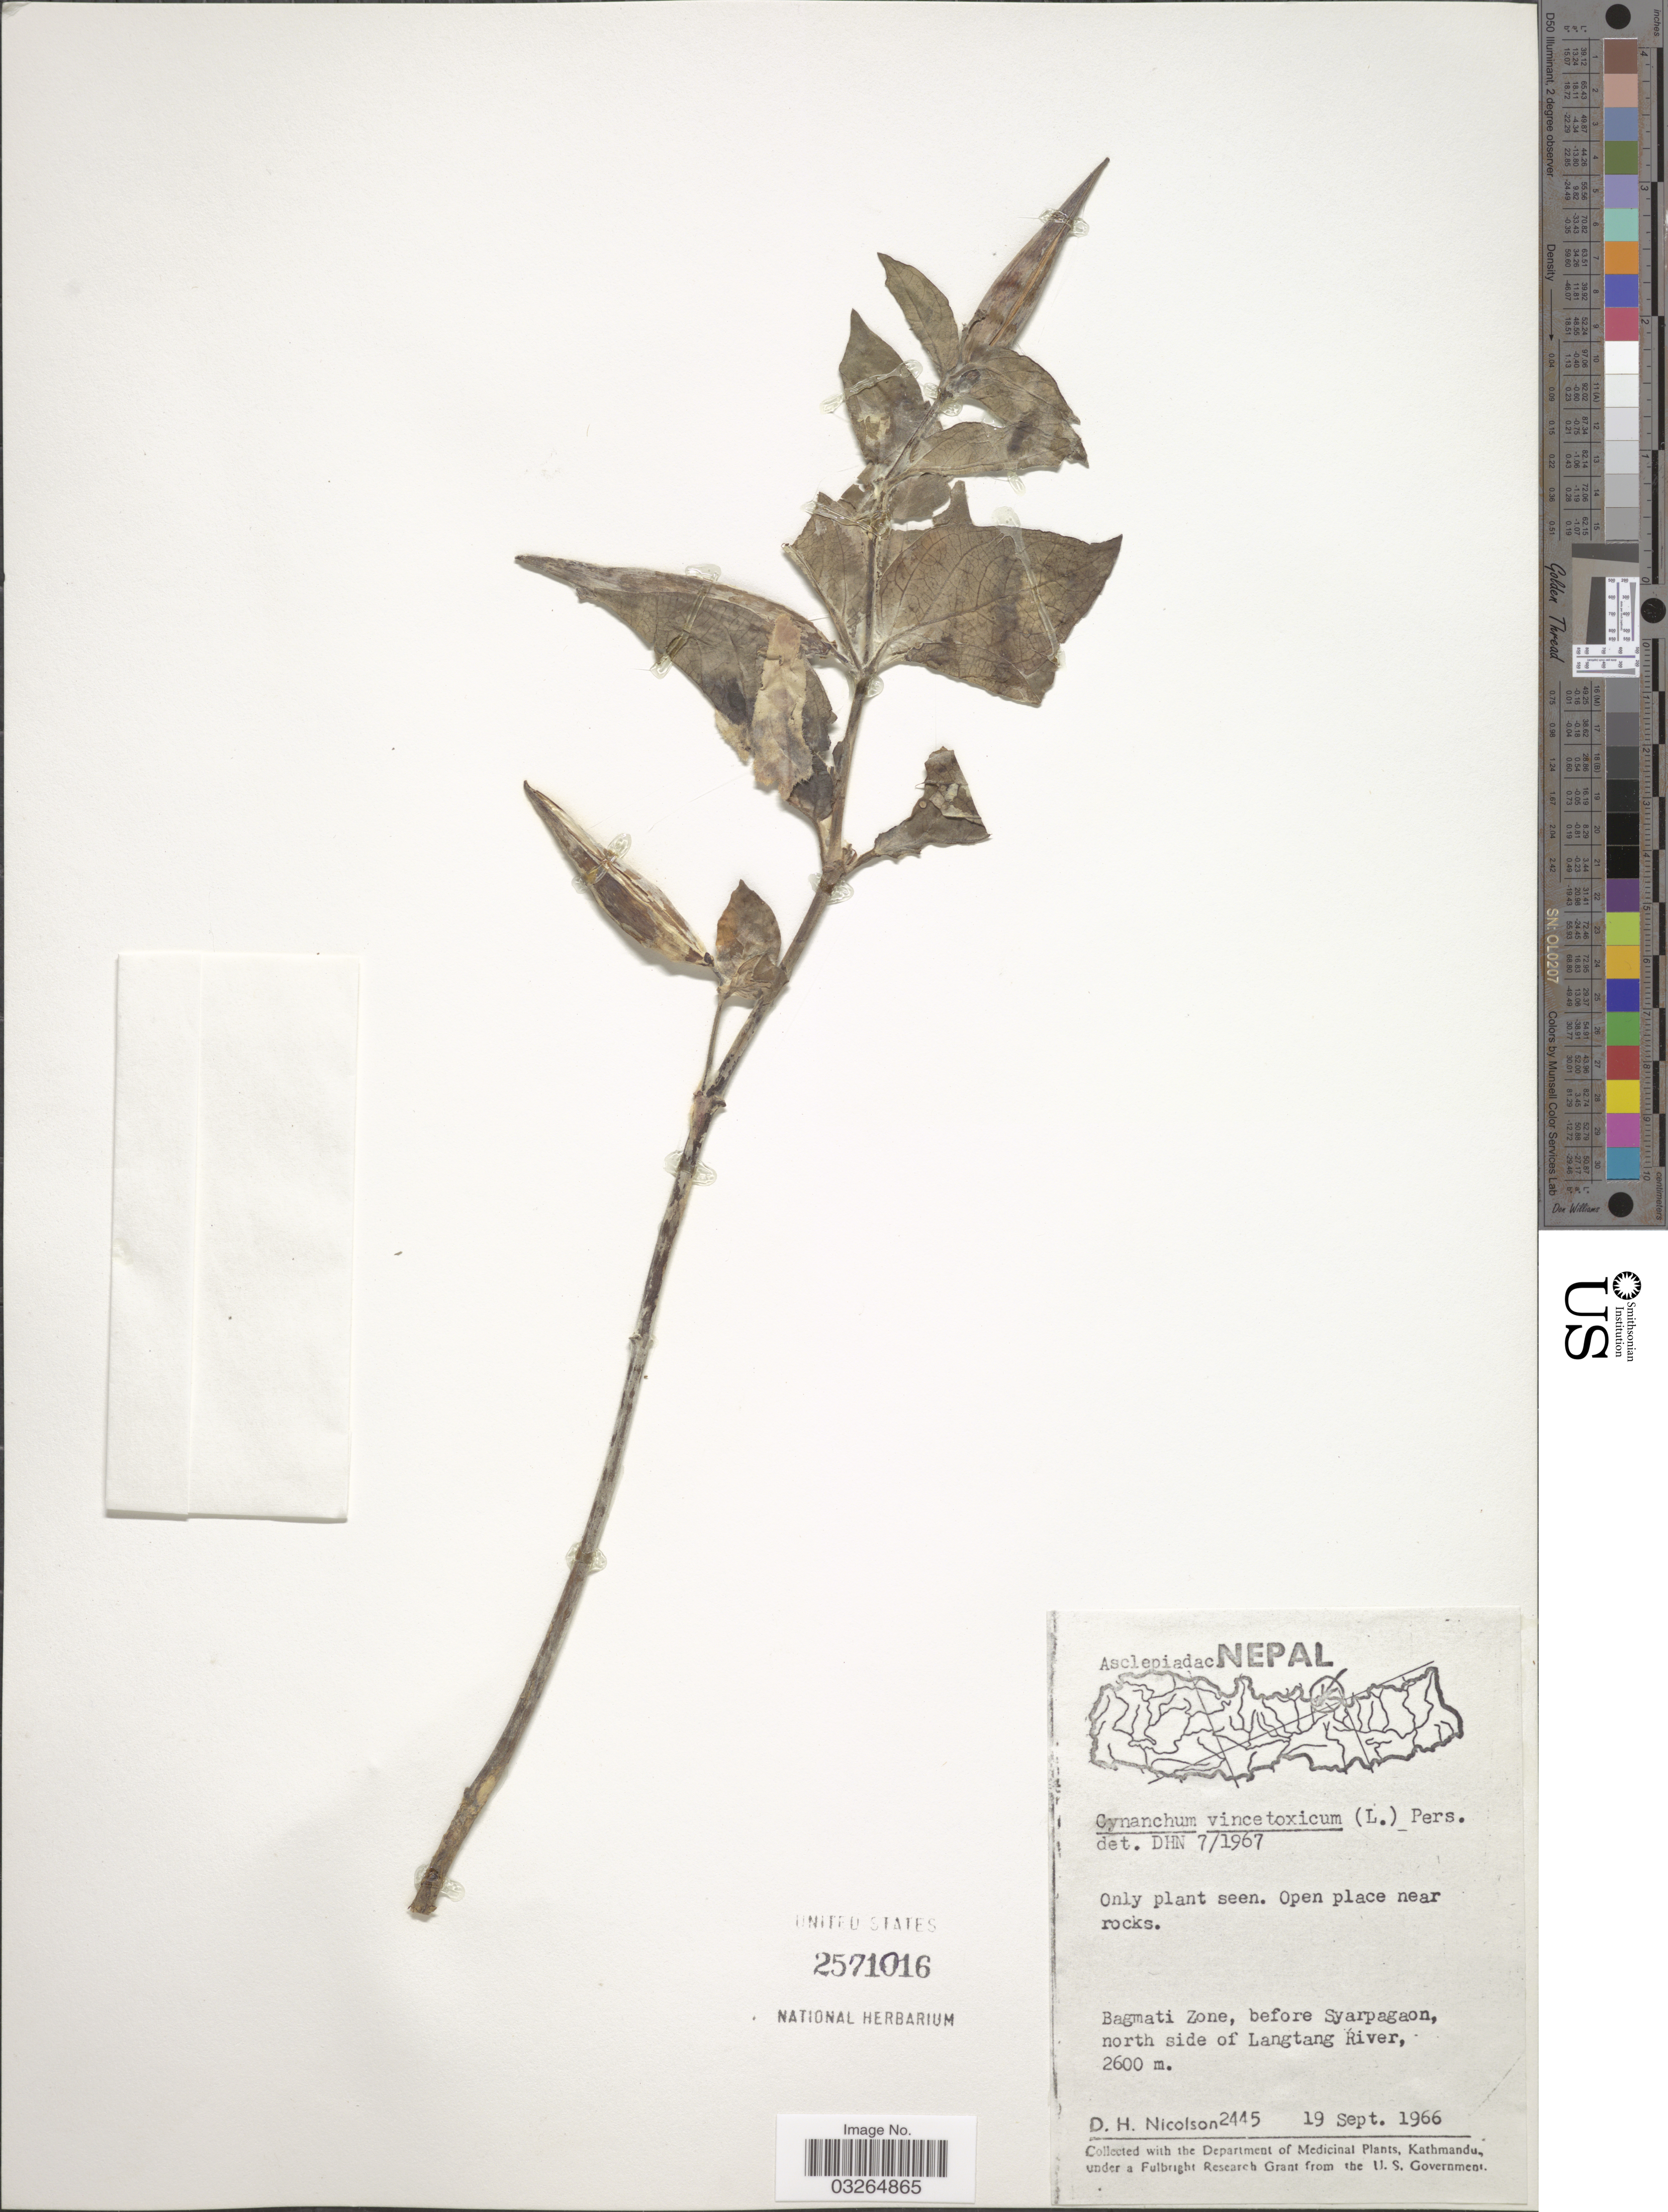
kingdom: Plantae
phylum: Tracheophyta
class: Magnoliopsida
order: Gentianales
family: Apocynaceae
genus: Cynanchum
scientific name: Cynanchum vincetoxicum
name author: Pers.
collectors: D. H. Nicolson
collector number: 2445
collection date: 1966-09-19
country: Nepal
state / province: Bagmati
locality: Bagmati Zone, before Syarpagaon, north side of Langtang River.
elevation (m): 2600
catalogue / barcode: US 2571016